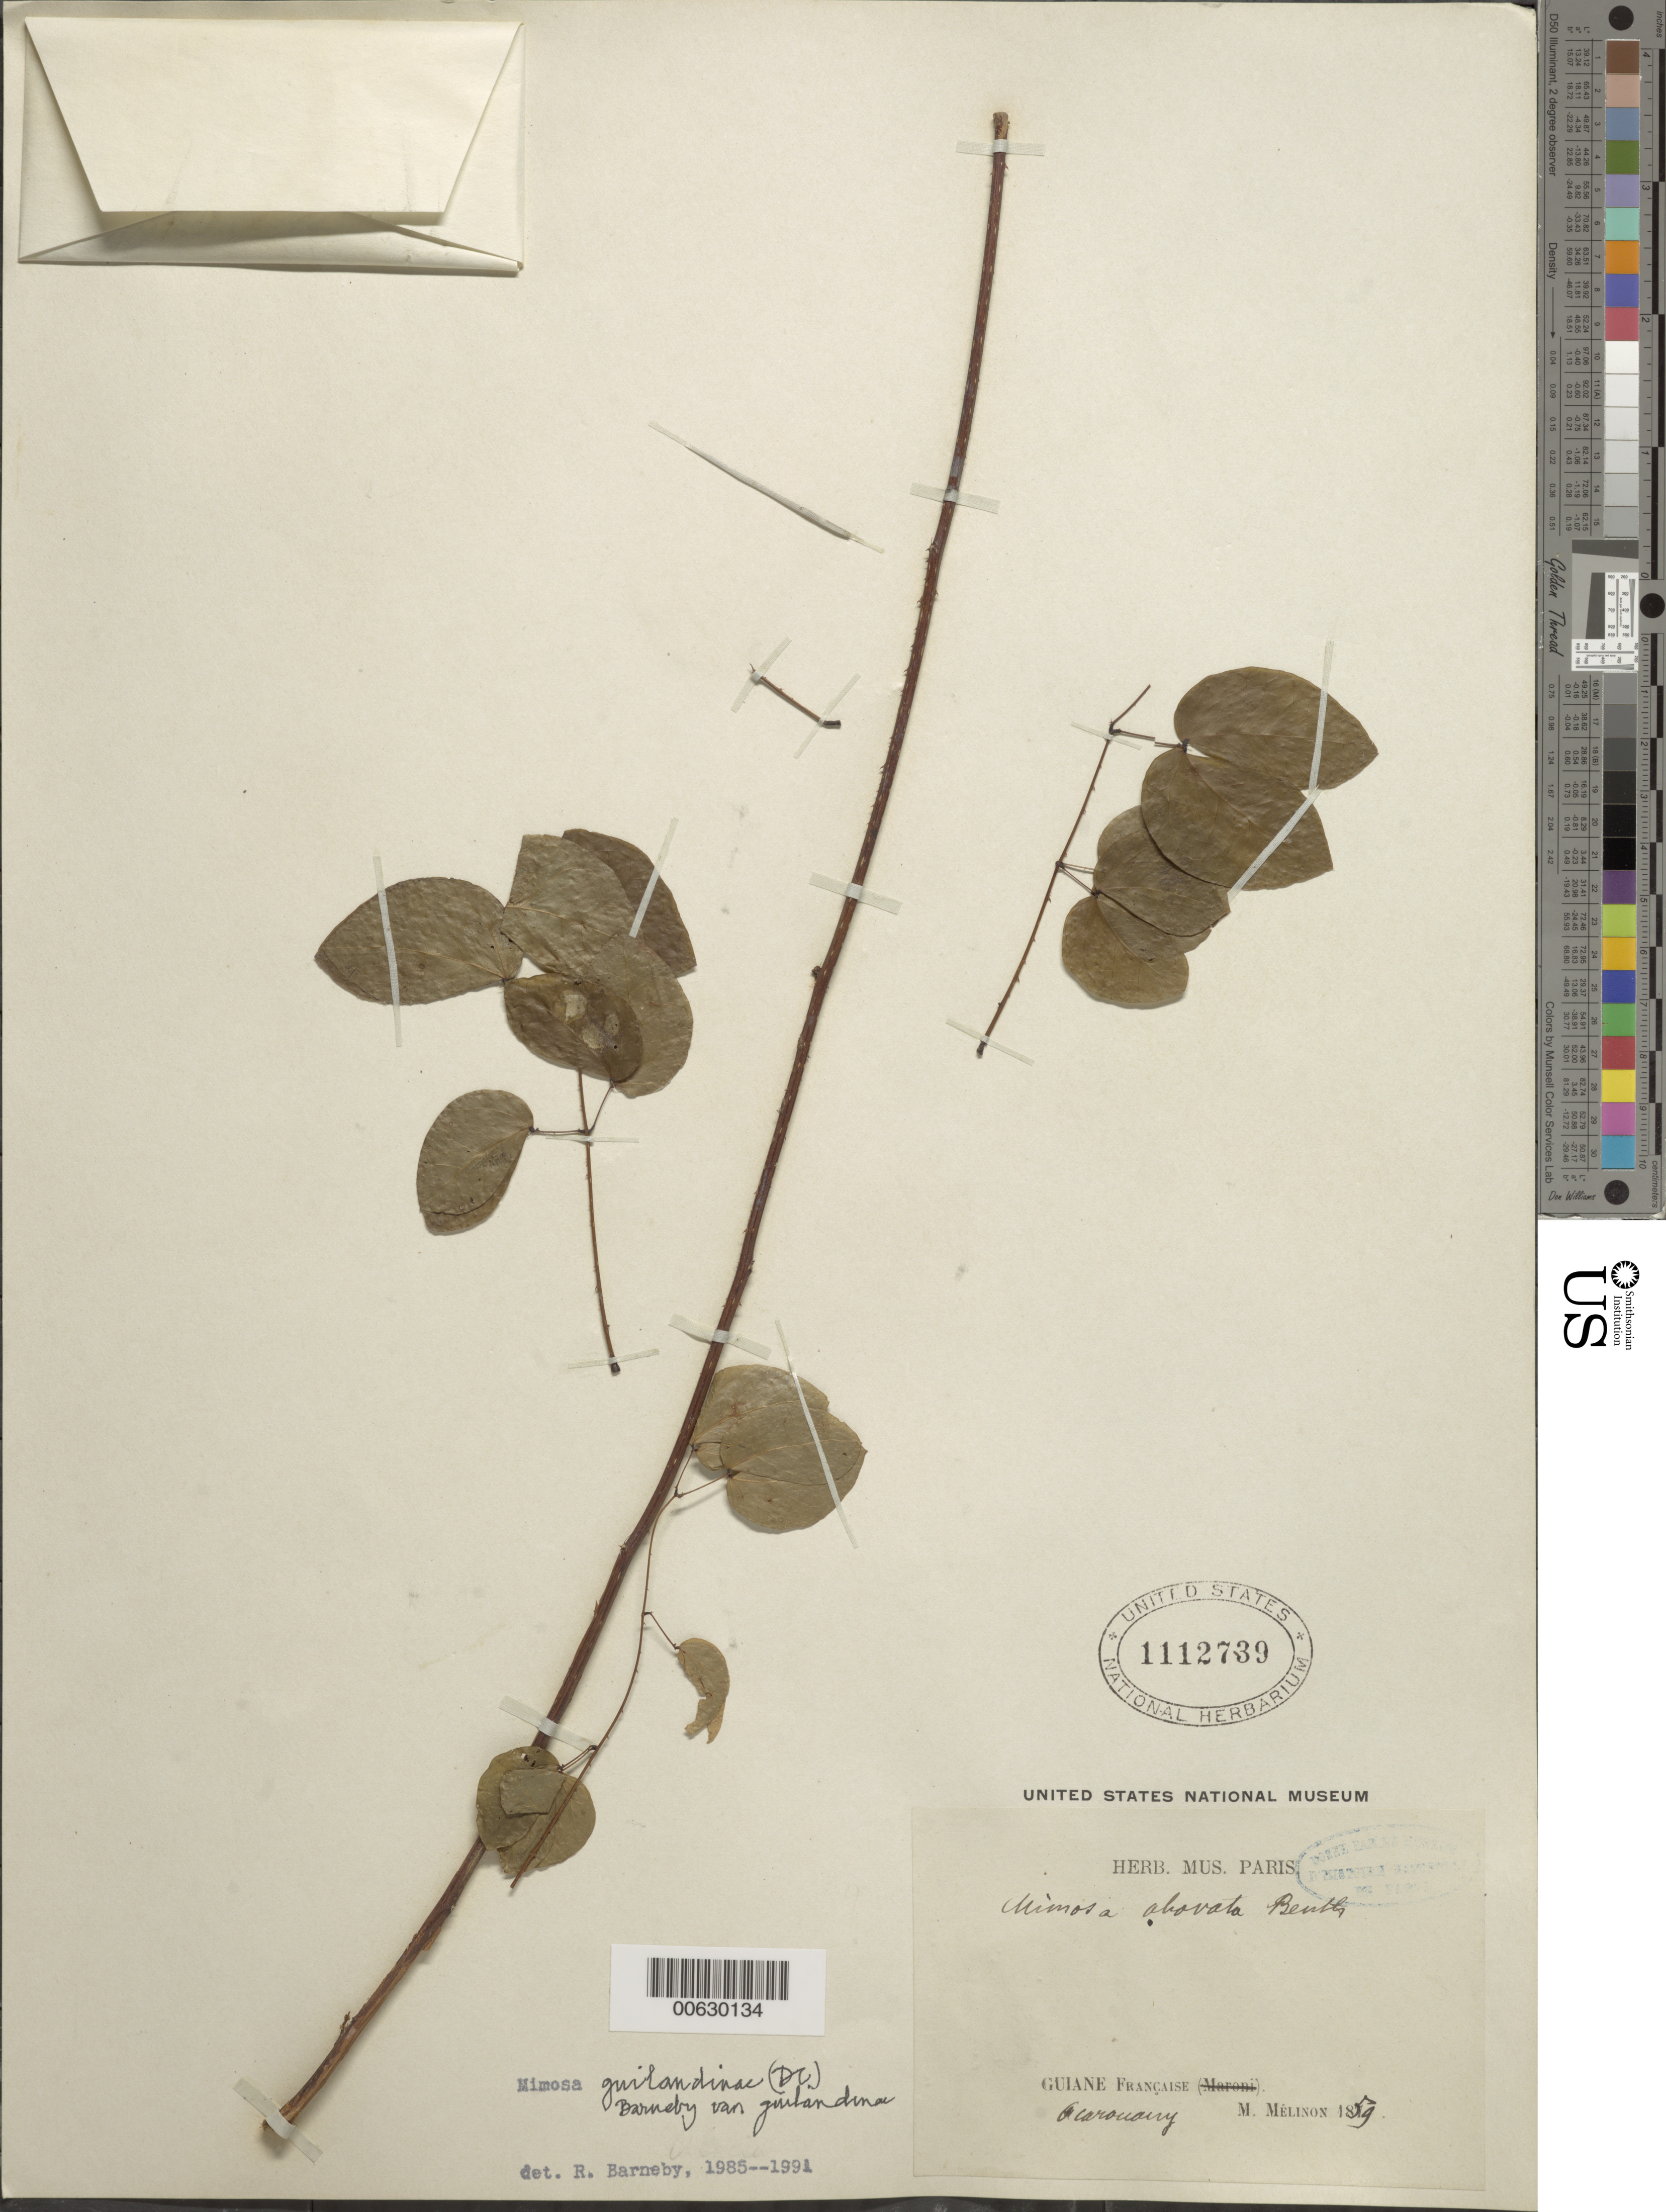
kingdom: Plantae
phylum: Tracheophyta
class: Magnoliopsida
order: Fabales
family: Fabaceae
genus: Mimosa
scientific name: Mimosa guilandinae var. guilandinae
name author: (DC.) Barneby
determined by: Barneby, Rupert C., (NY)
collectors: E. Mélinon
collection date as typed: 1859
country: French Guiana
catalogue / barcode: US 1112739